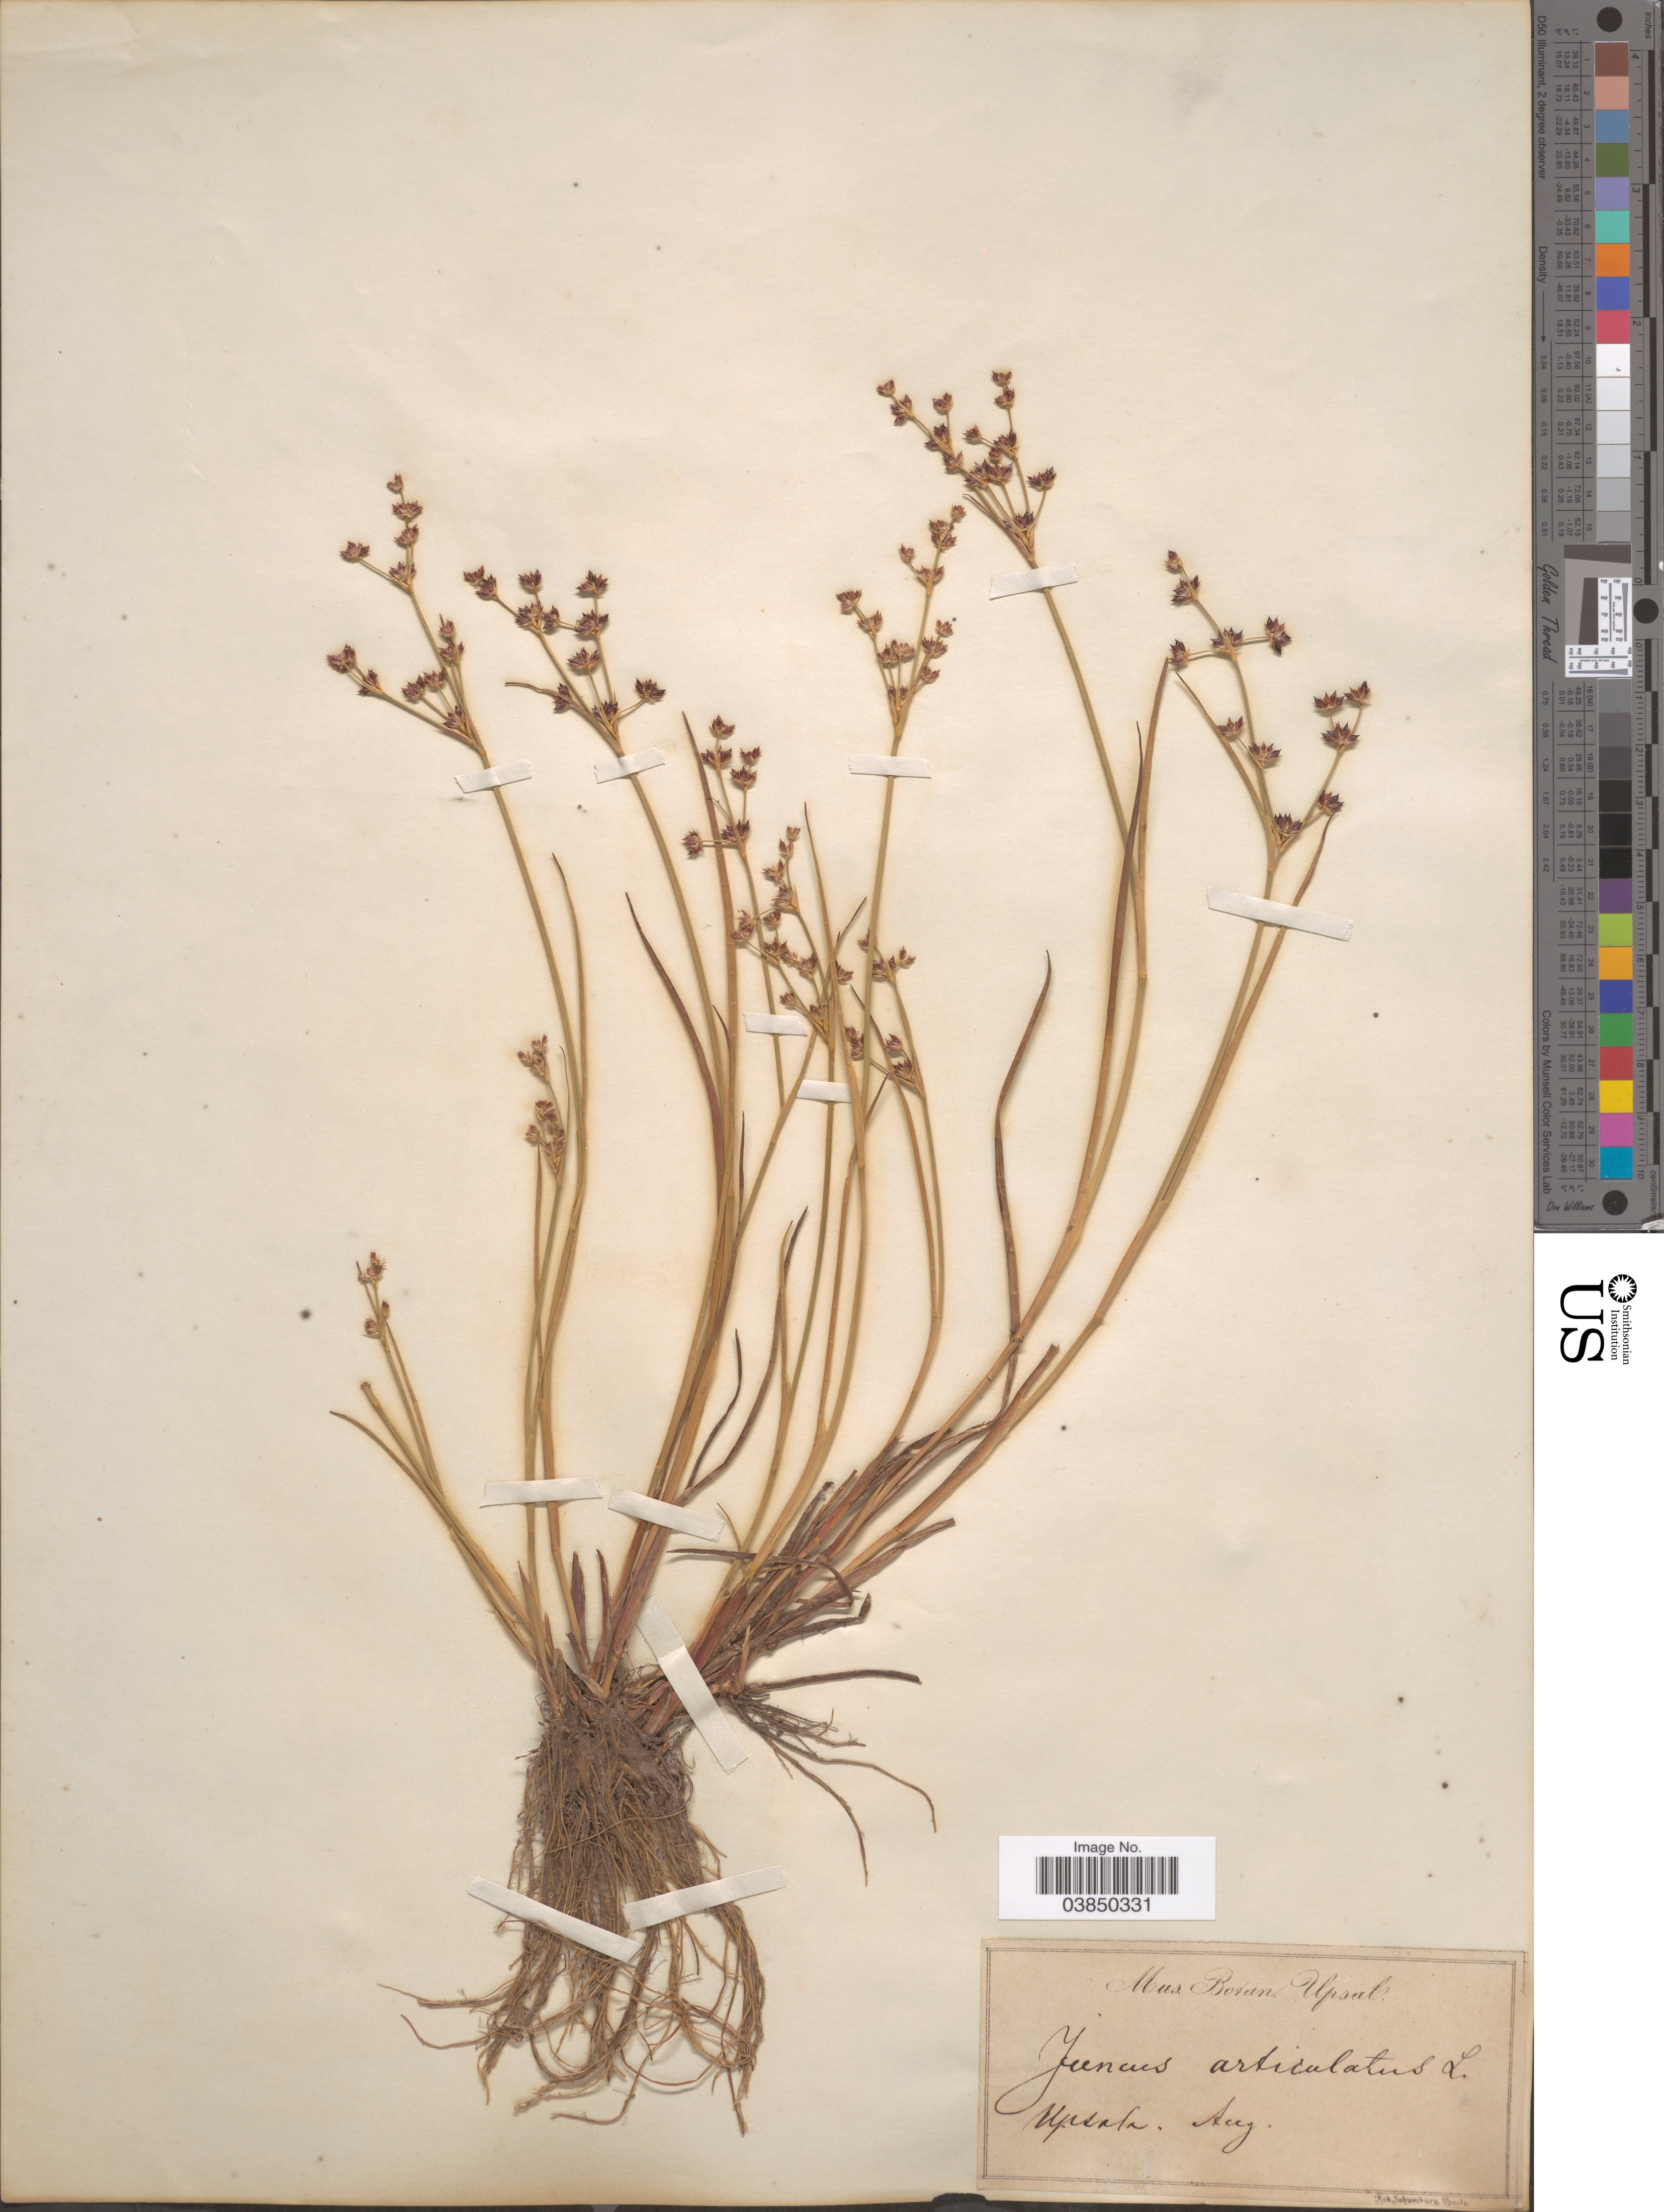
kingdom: Plantae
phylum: Tracheophyta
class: Liliopsida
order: Poales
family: Juncaceae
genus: Juncus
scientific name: Juncus articulatus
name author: L.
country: Sweden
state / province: Uppsala